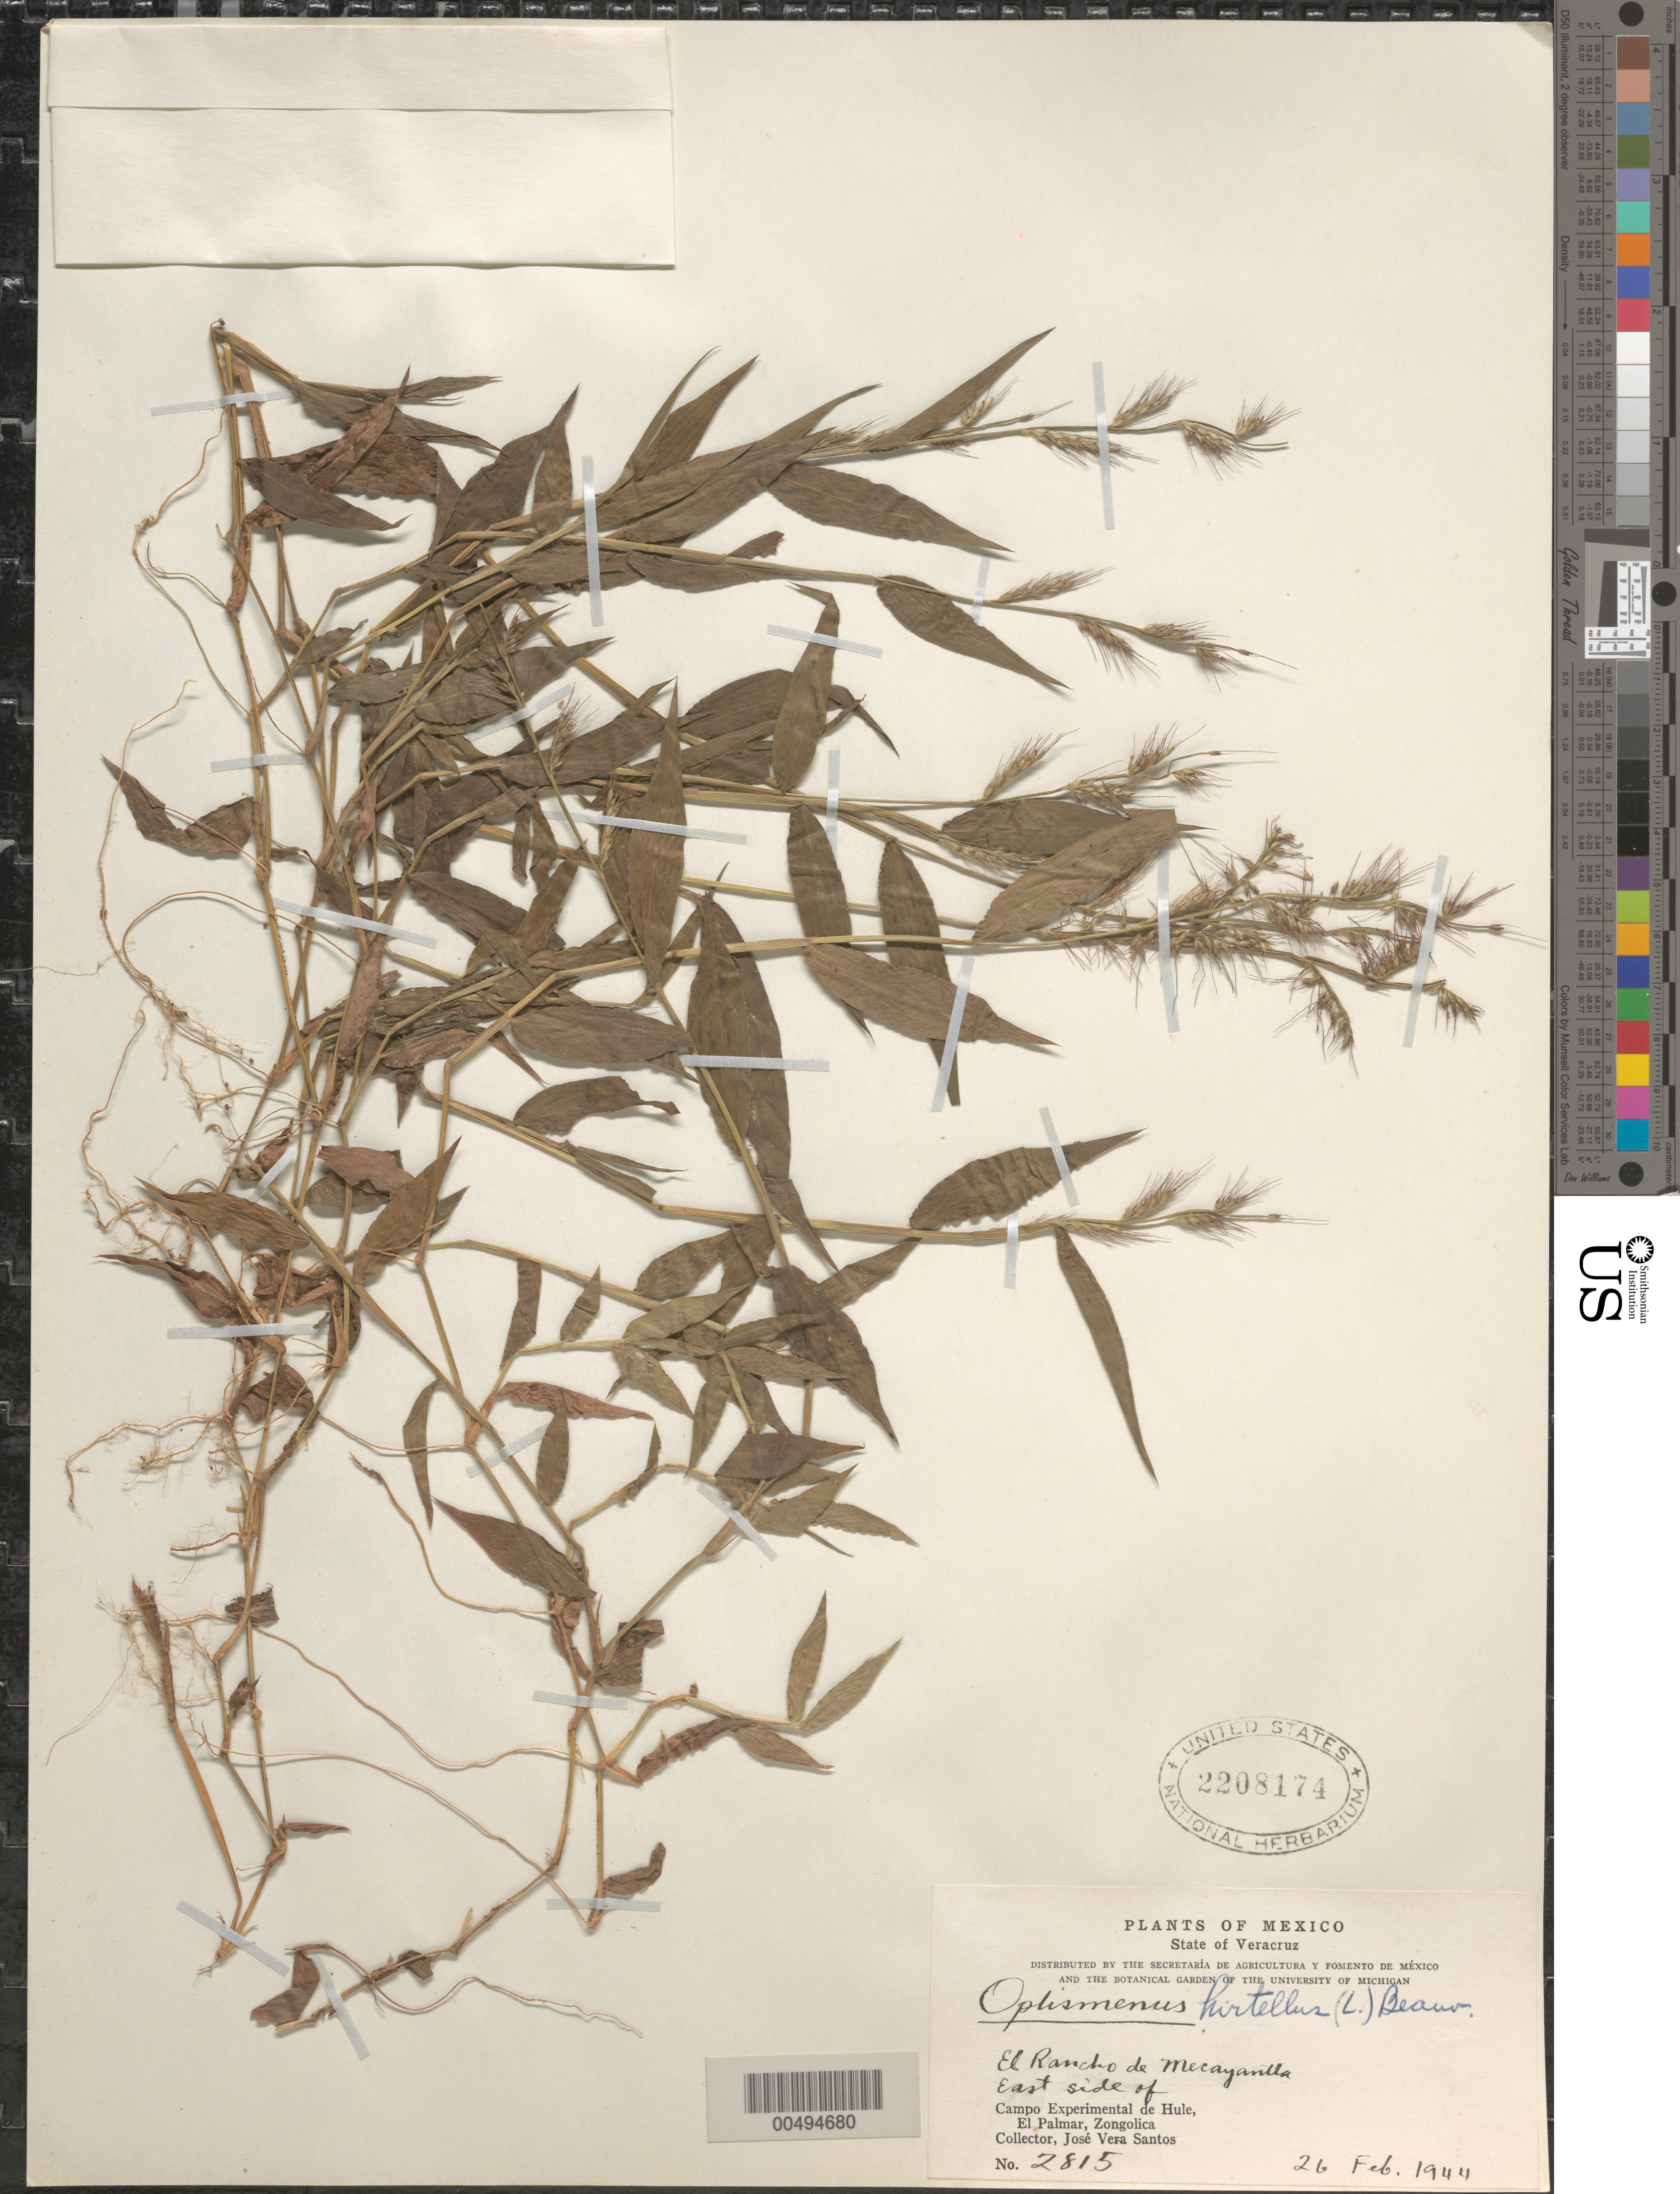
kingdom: Plantae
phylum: Tracheophyta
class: Liliopsida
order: Poales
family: Poaceae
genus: Oplismenus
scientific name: Oplismenus hirtellus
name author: (L.) P. Beauv.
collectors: J. V. Santos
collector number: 2815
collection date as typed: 26 Feb 1944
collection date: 1944-02-26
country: Mexico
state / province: Veracruz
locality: El Rancho de Mecayantla, E side of Campo Experimental de Hule, El Palmar, Zongolica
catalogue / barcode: US 2208174